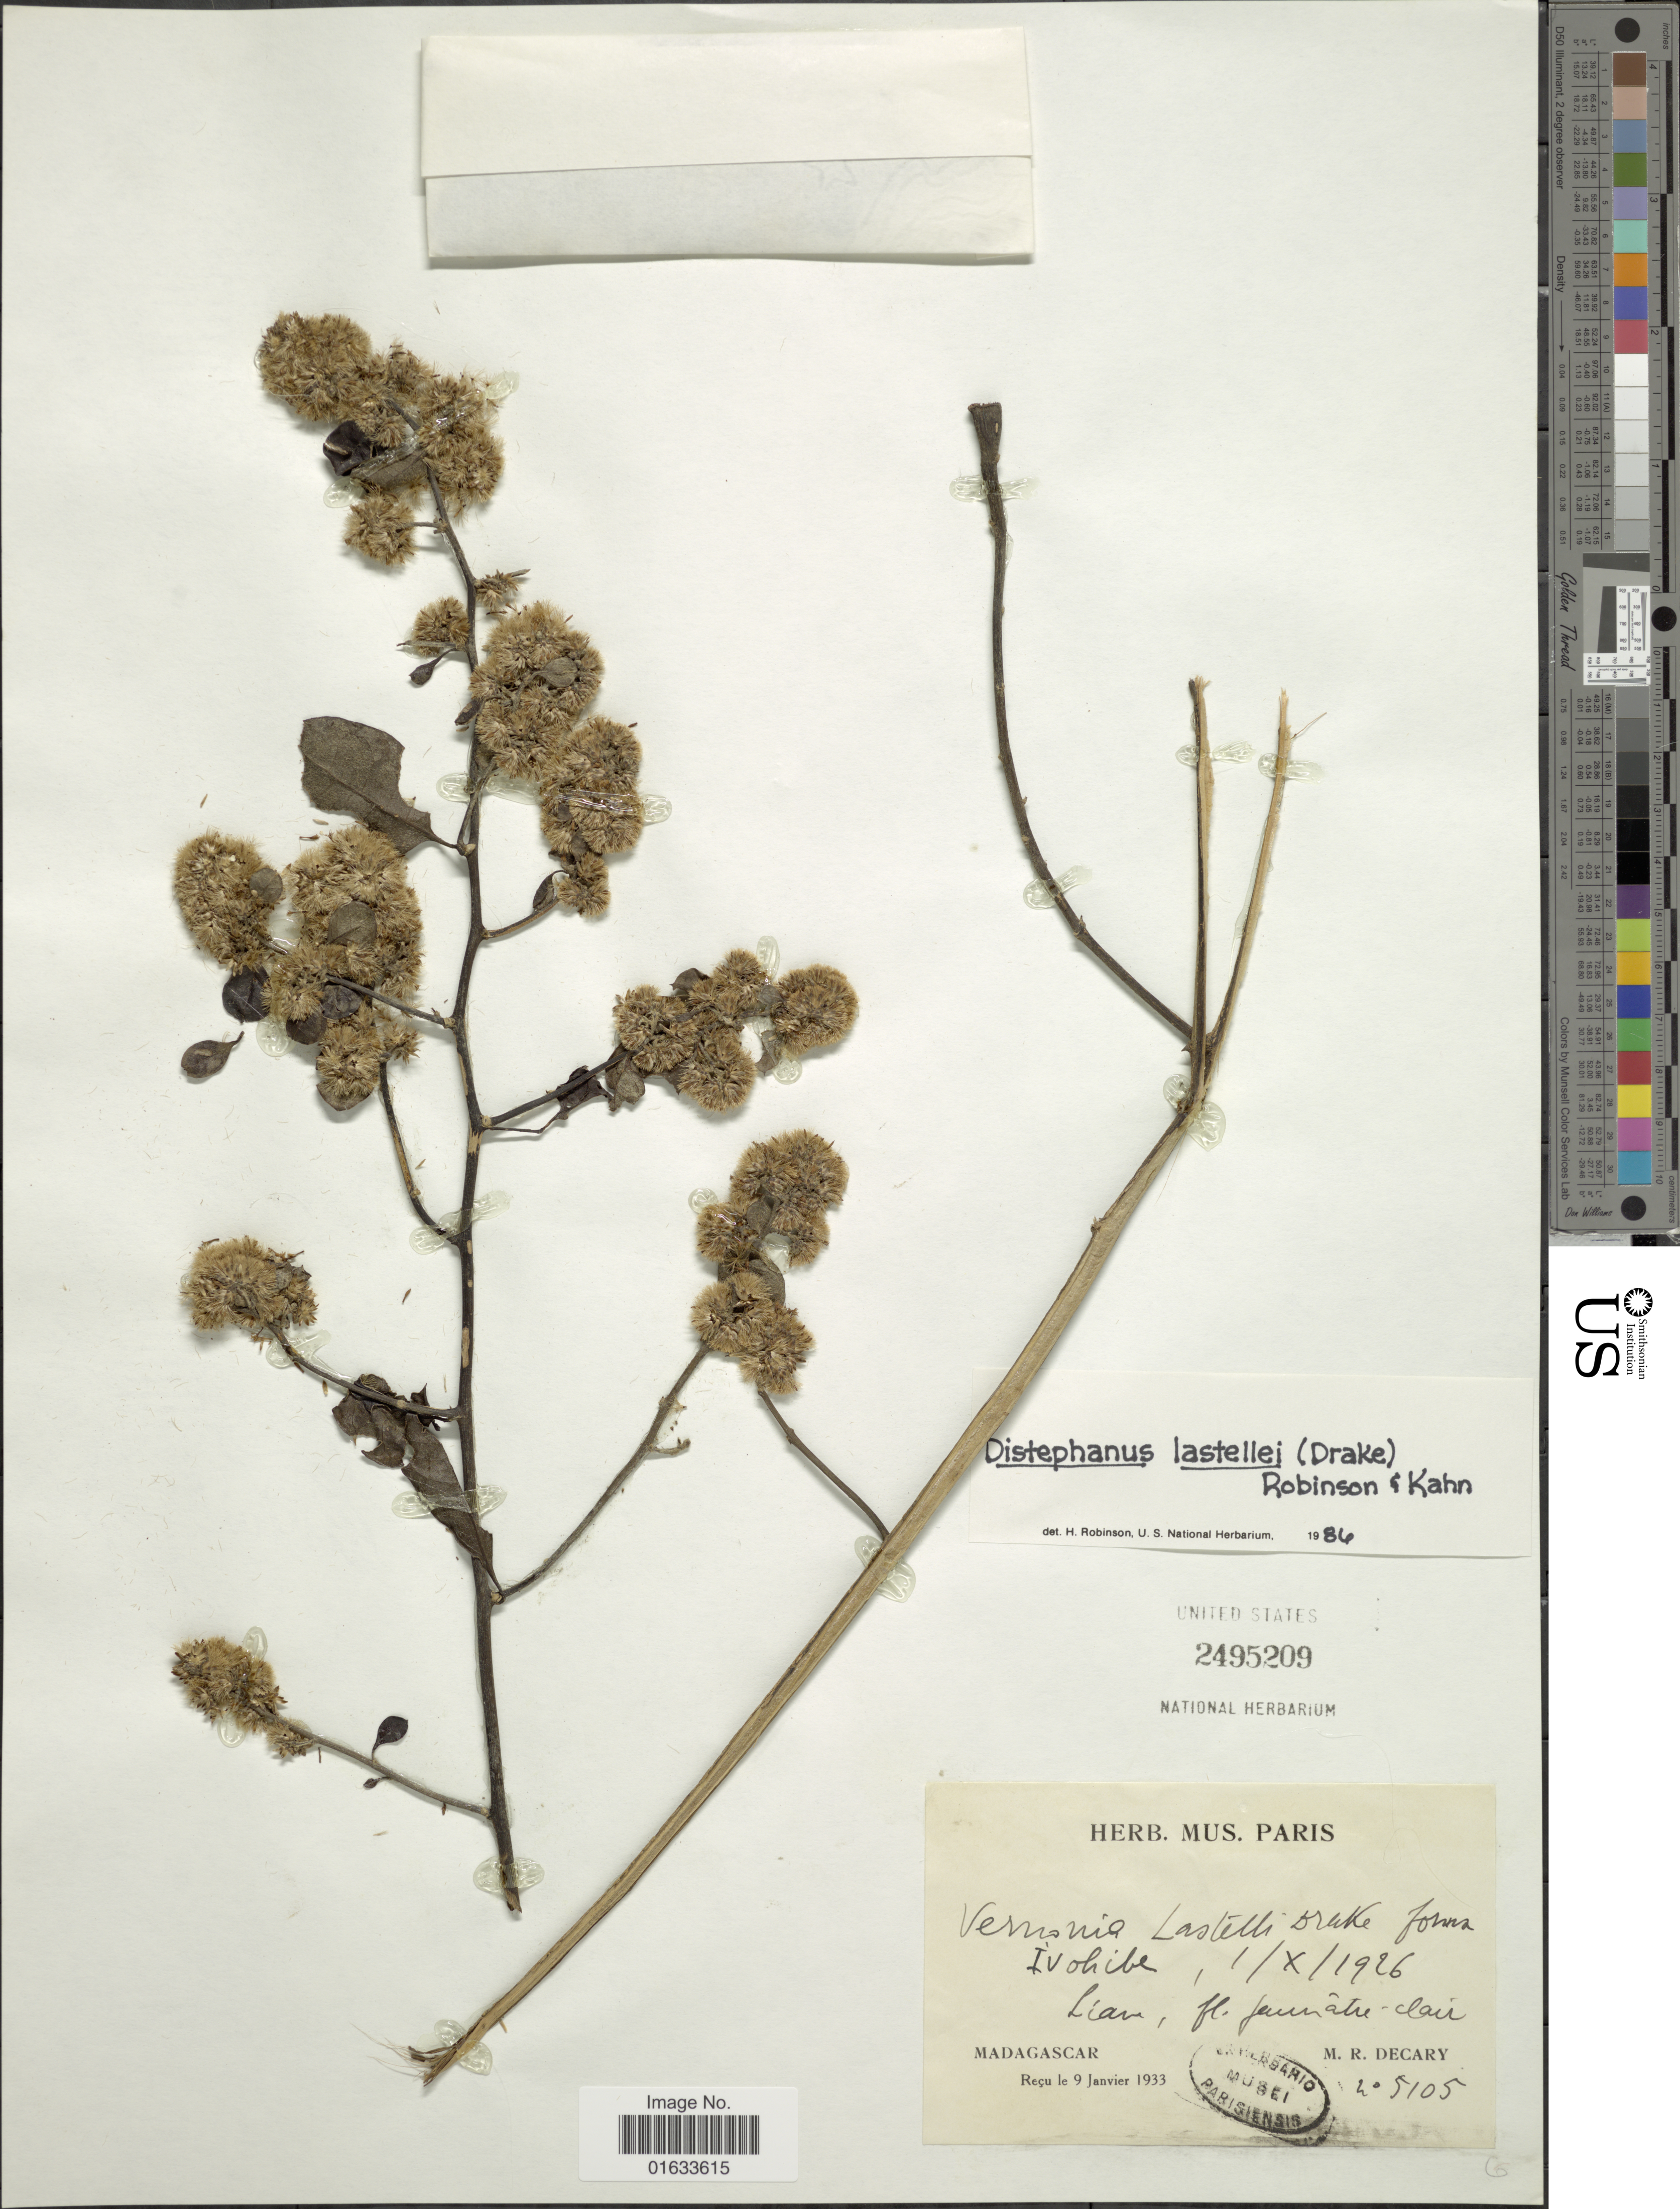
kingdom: Plantae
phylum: Tracheophyta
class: Magnoliopsida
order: Asterales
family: Asteraceae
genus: Distephanus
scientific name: Distephanus lastellei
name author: (Drake) H. Rob. & B. Kahn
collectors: R. Decary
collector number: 5105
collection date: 1926-10-01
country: Madagascar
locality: Ivohibe, Liane.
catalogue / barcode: US 2495209